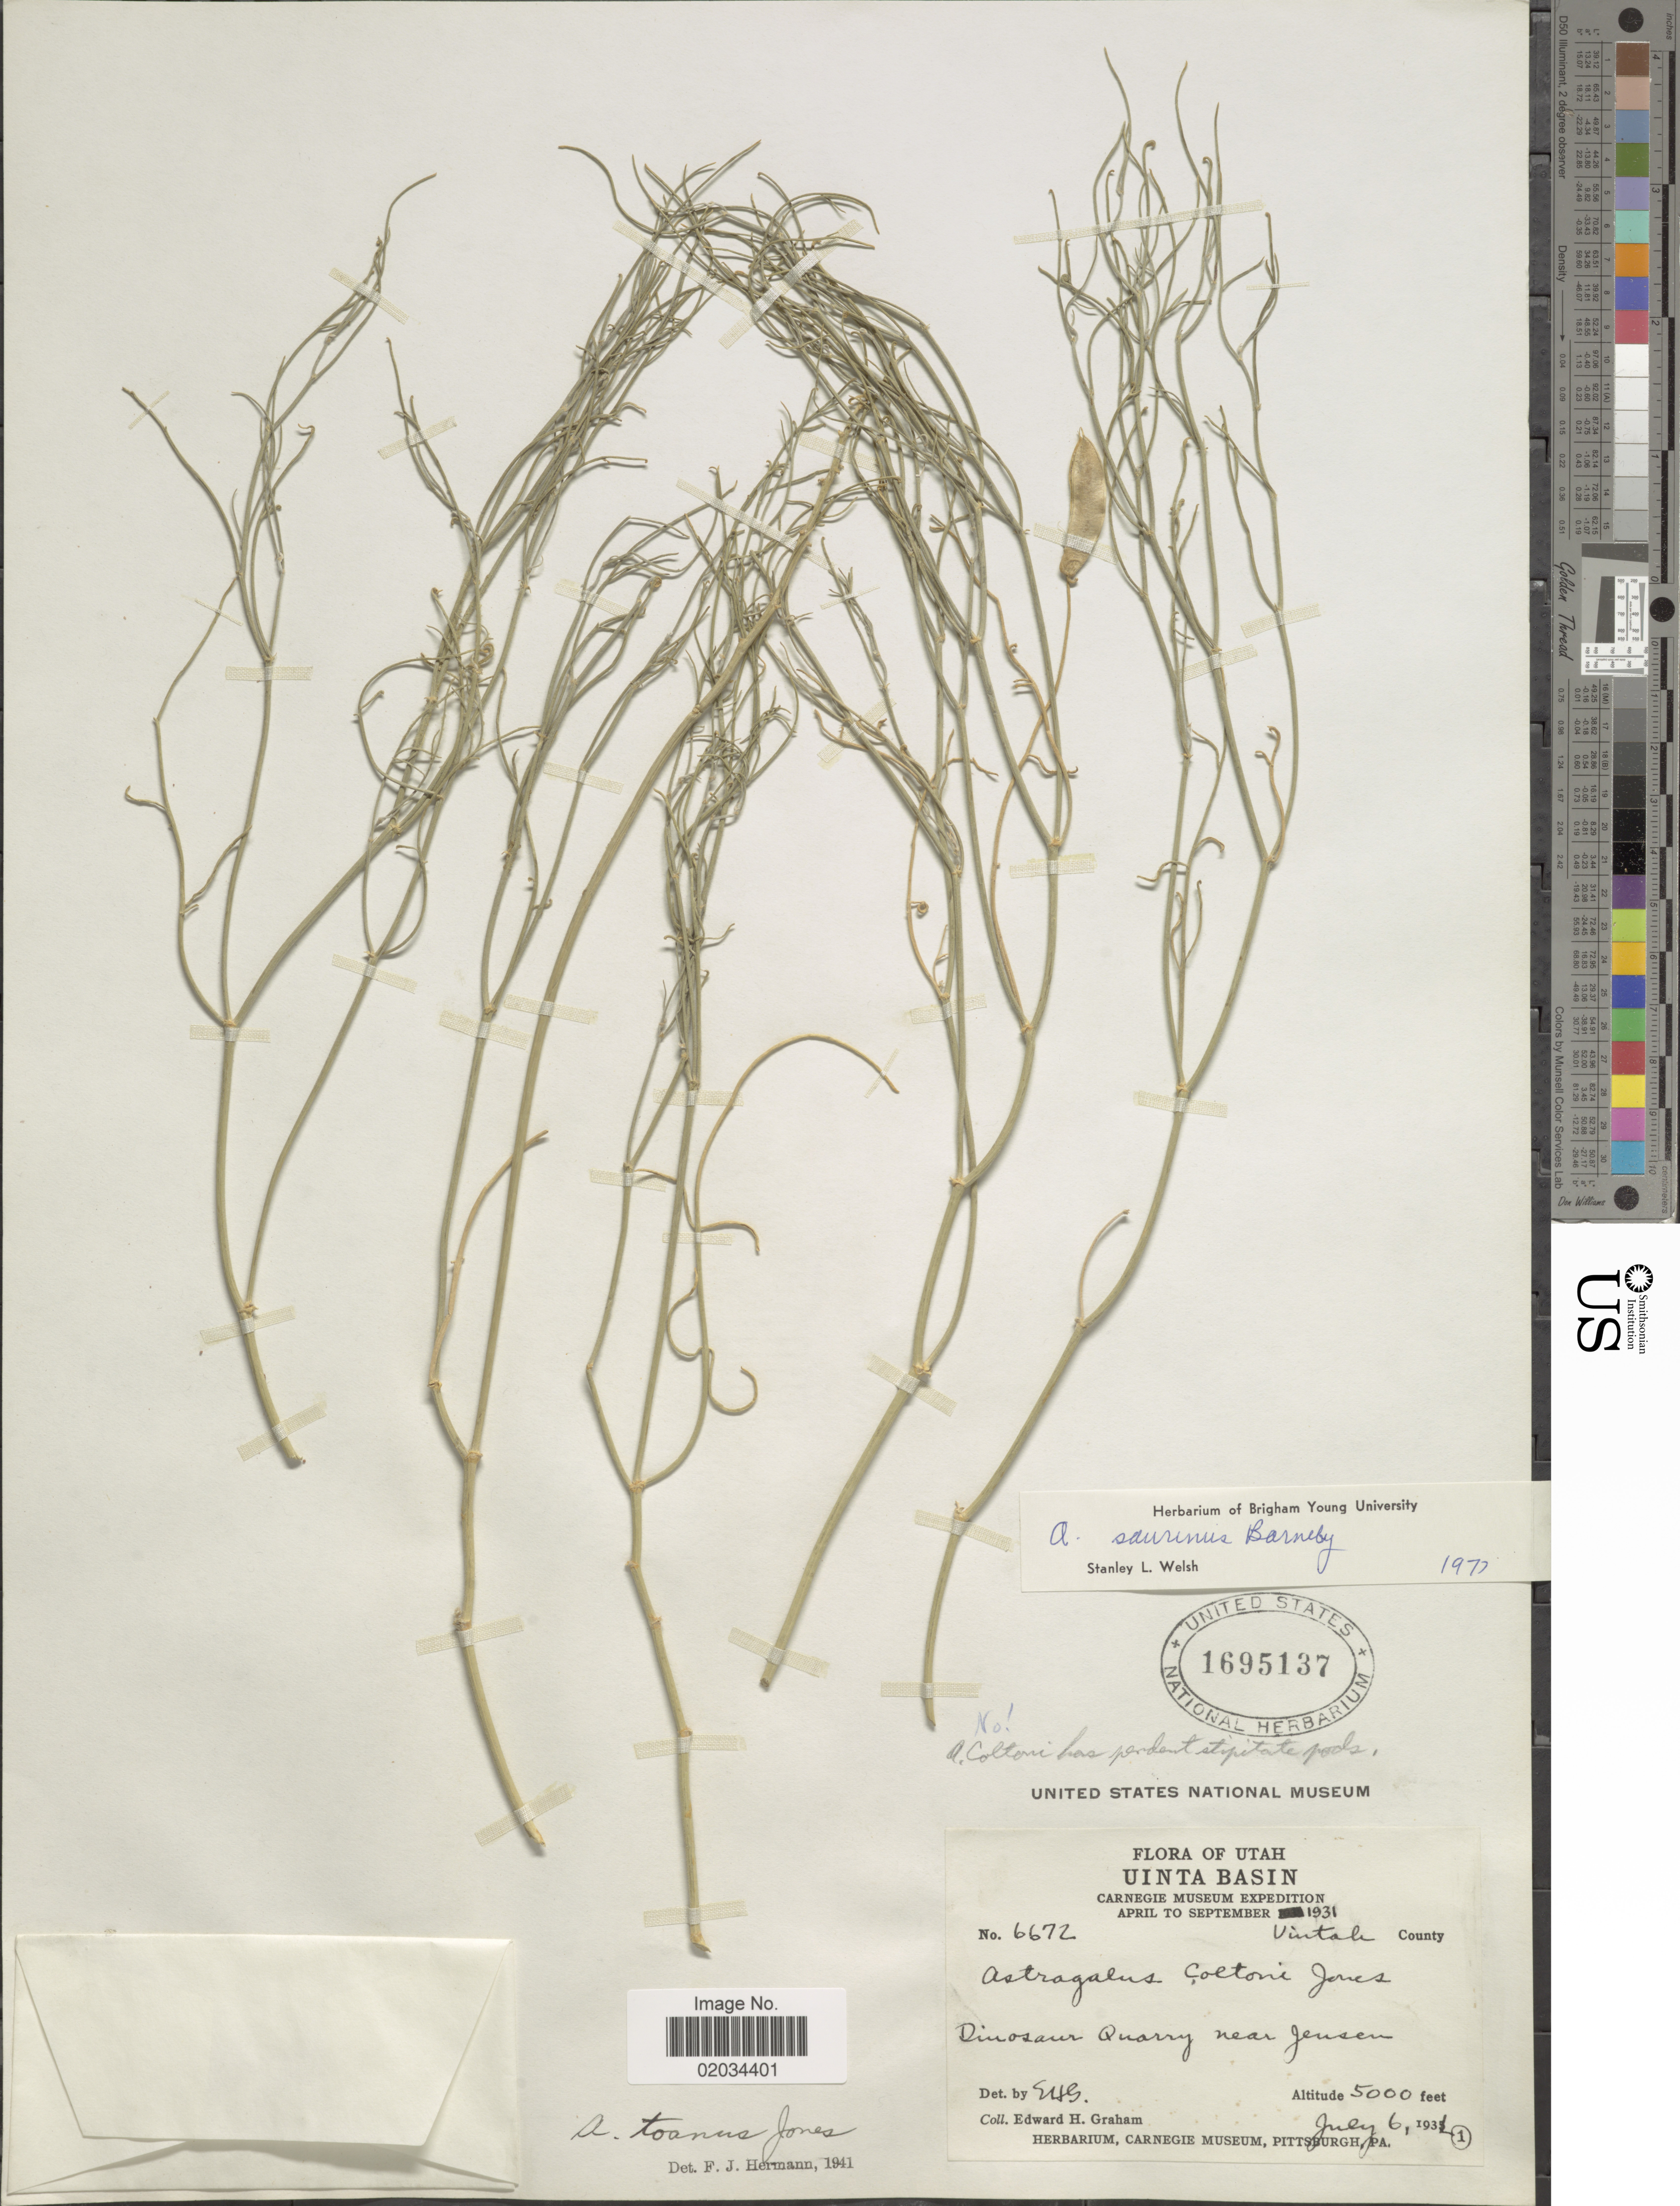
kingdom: Plantae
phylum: Tracheophyta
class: Magnoliopsida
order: Fabales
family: Fabaceae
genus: Astragalus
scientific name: Astragalus saurinus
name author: Barneby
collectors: E. H. Graham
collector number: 6672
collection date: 1931-07-06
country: United States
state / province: Utah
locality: Uinta Basin, Uintah County, Dinosaur Quarry near Jeusen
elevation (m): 1524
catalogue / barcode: US 1695137